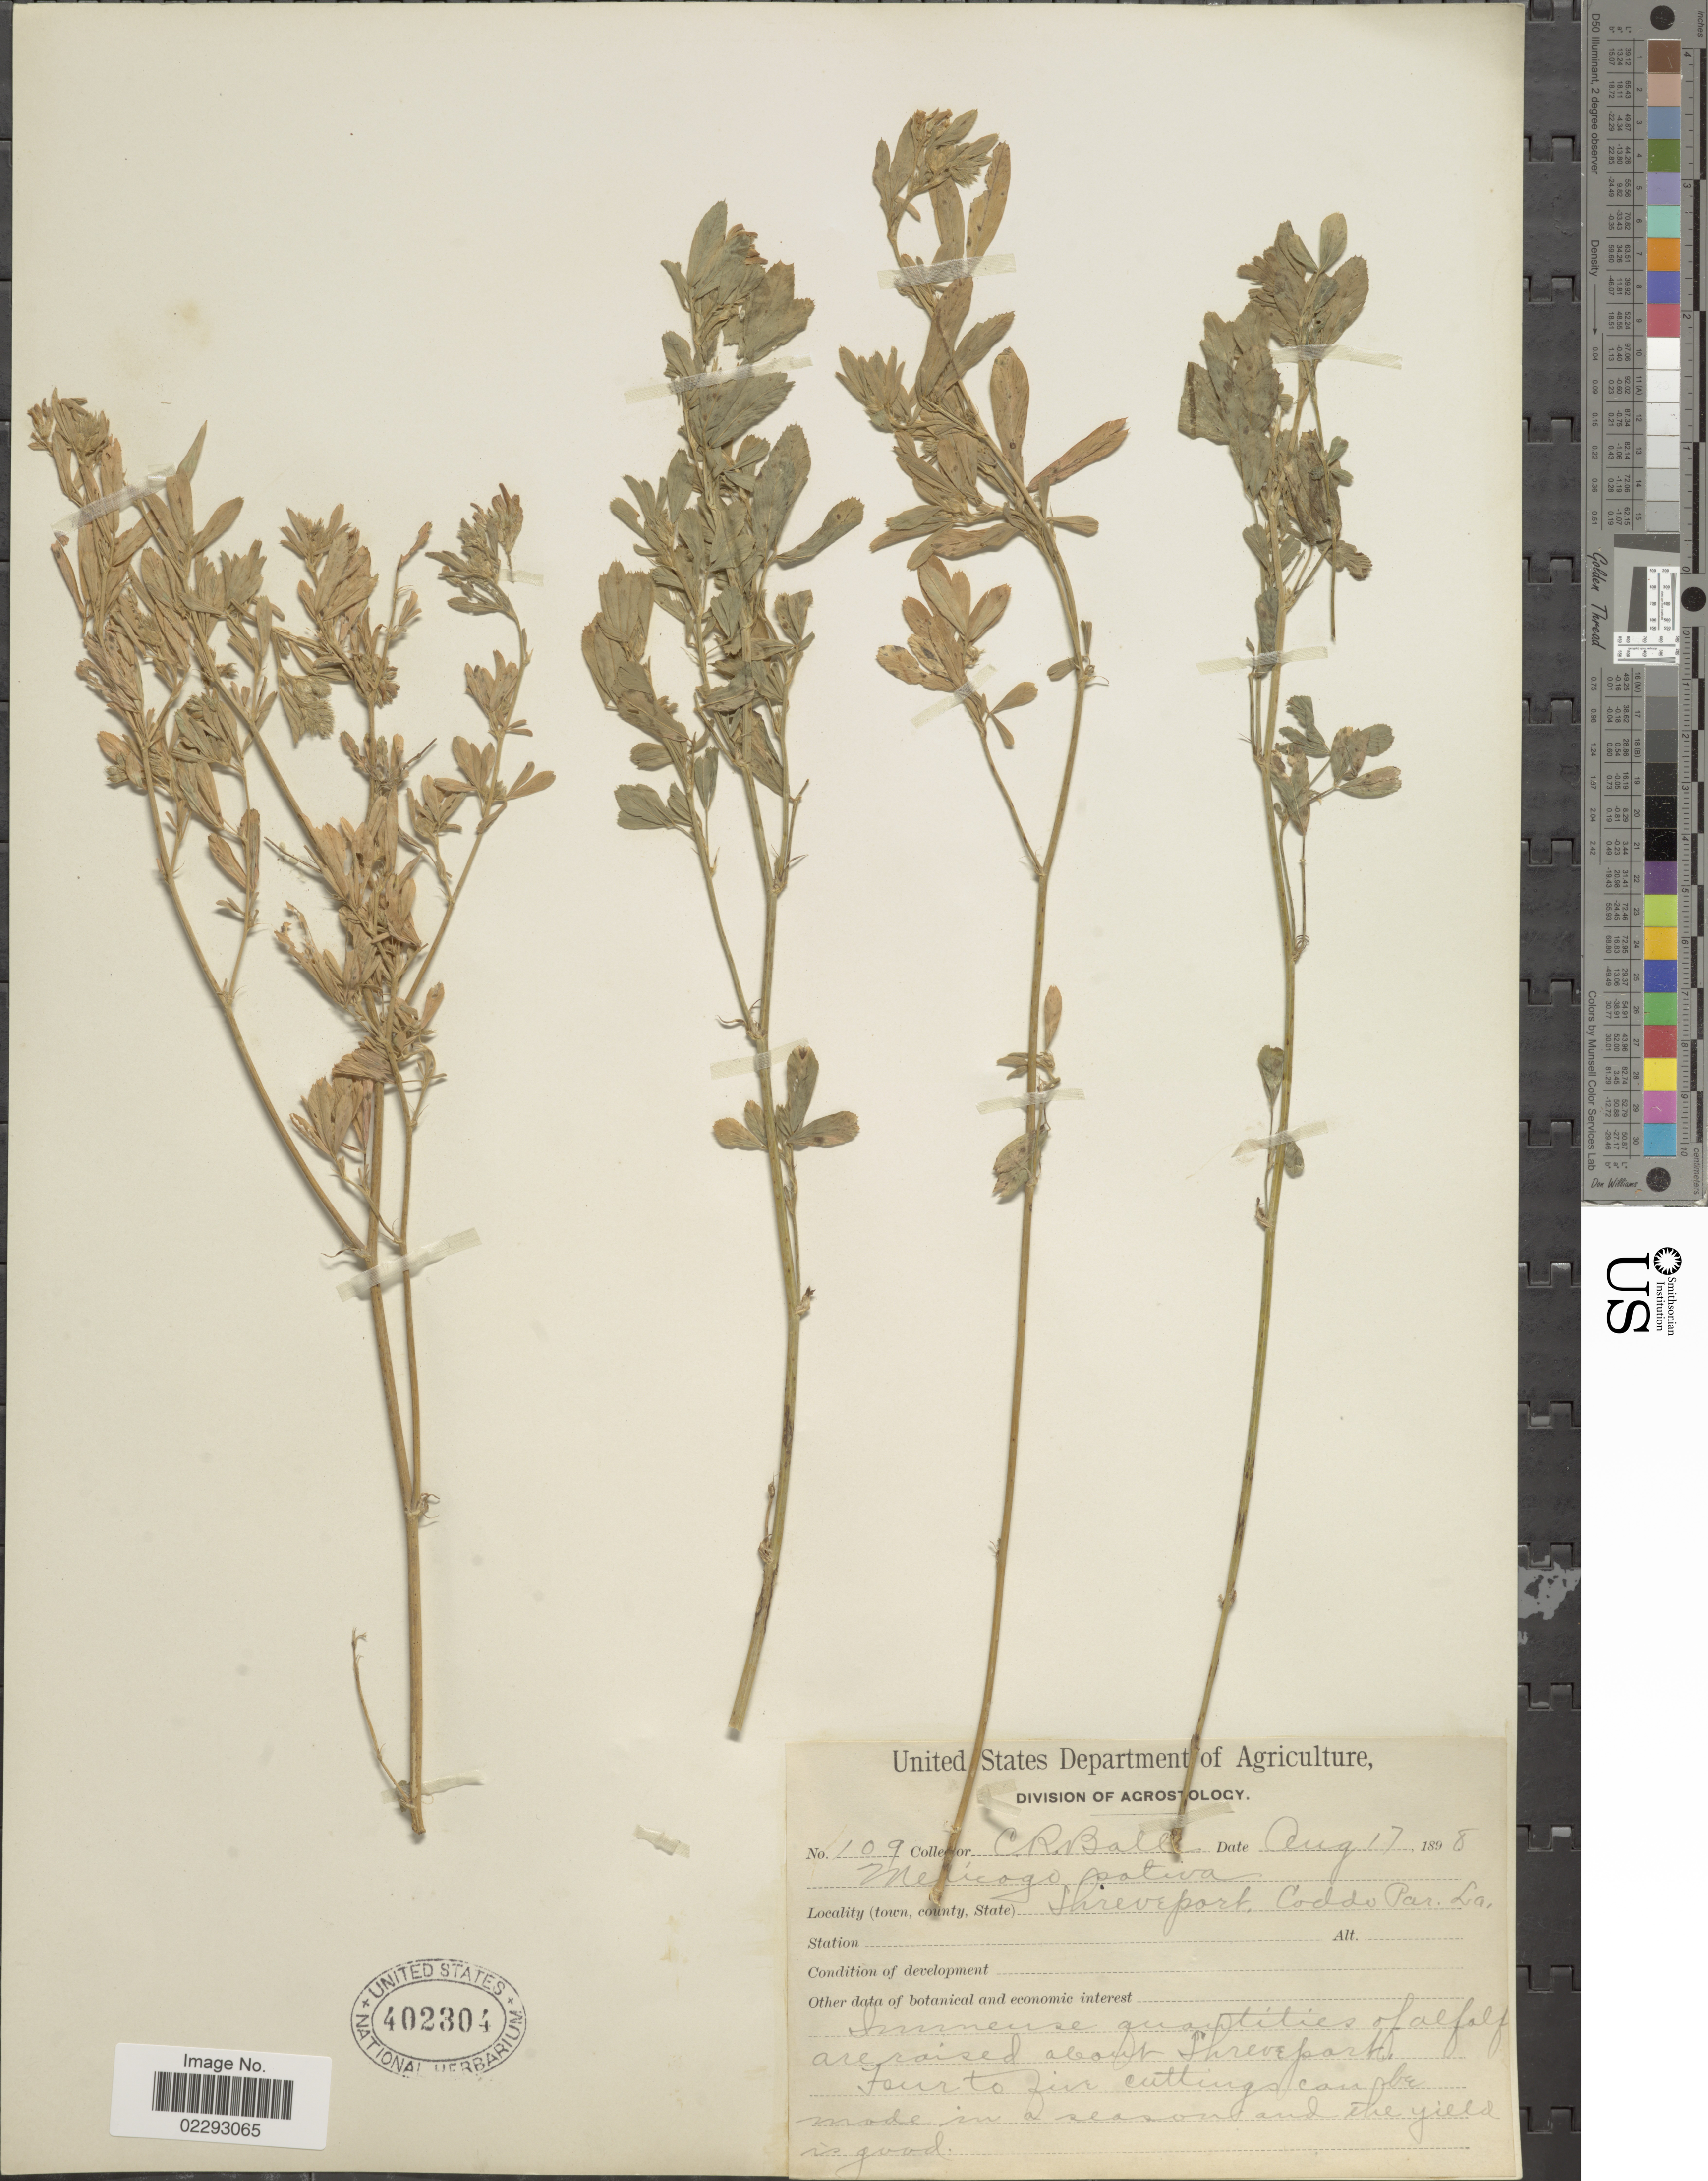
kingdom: Plantae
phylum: Tracheophyta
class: Magnoliopsida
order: Fabales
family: Fabaceae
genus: Medicago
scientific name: Medicago sativa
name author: L.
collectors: C. R. Ball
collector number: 109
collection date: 1898-08-17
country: United States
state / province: Louisiana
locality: Shreveport, Caddo Par. La.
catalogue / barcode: US 402304